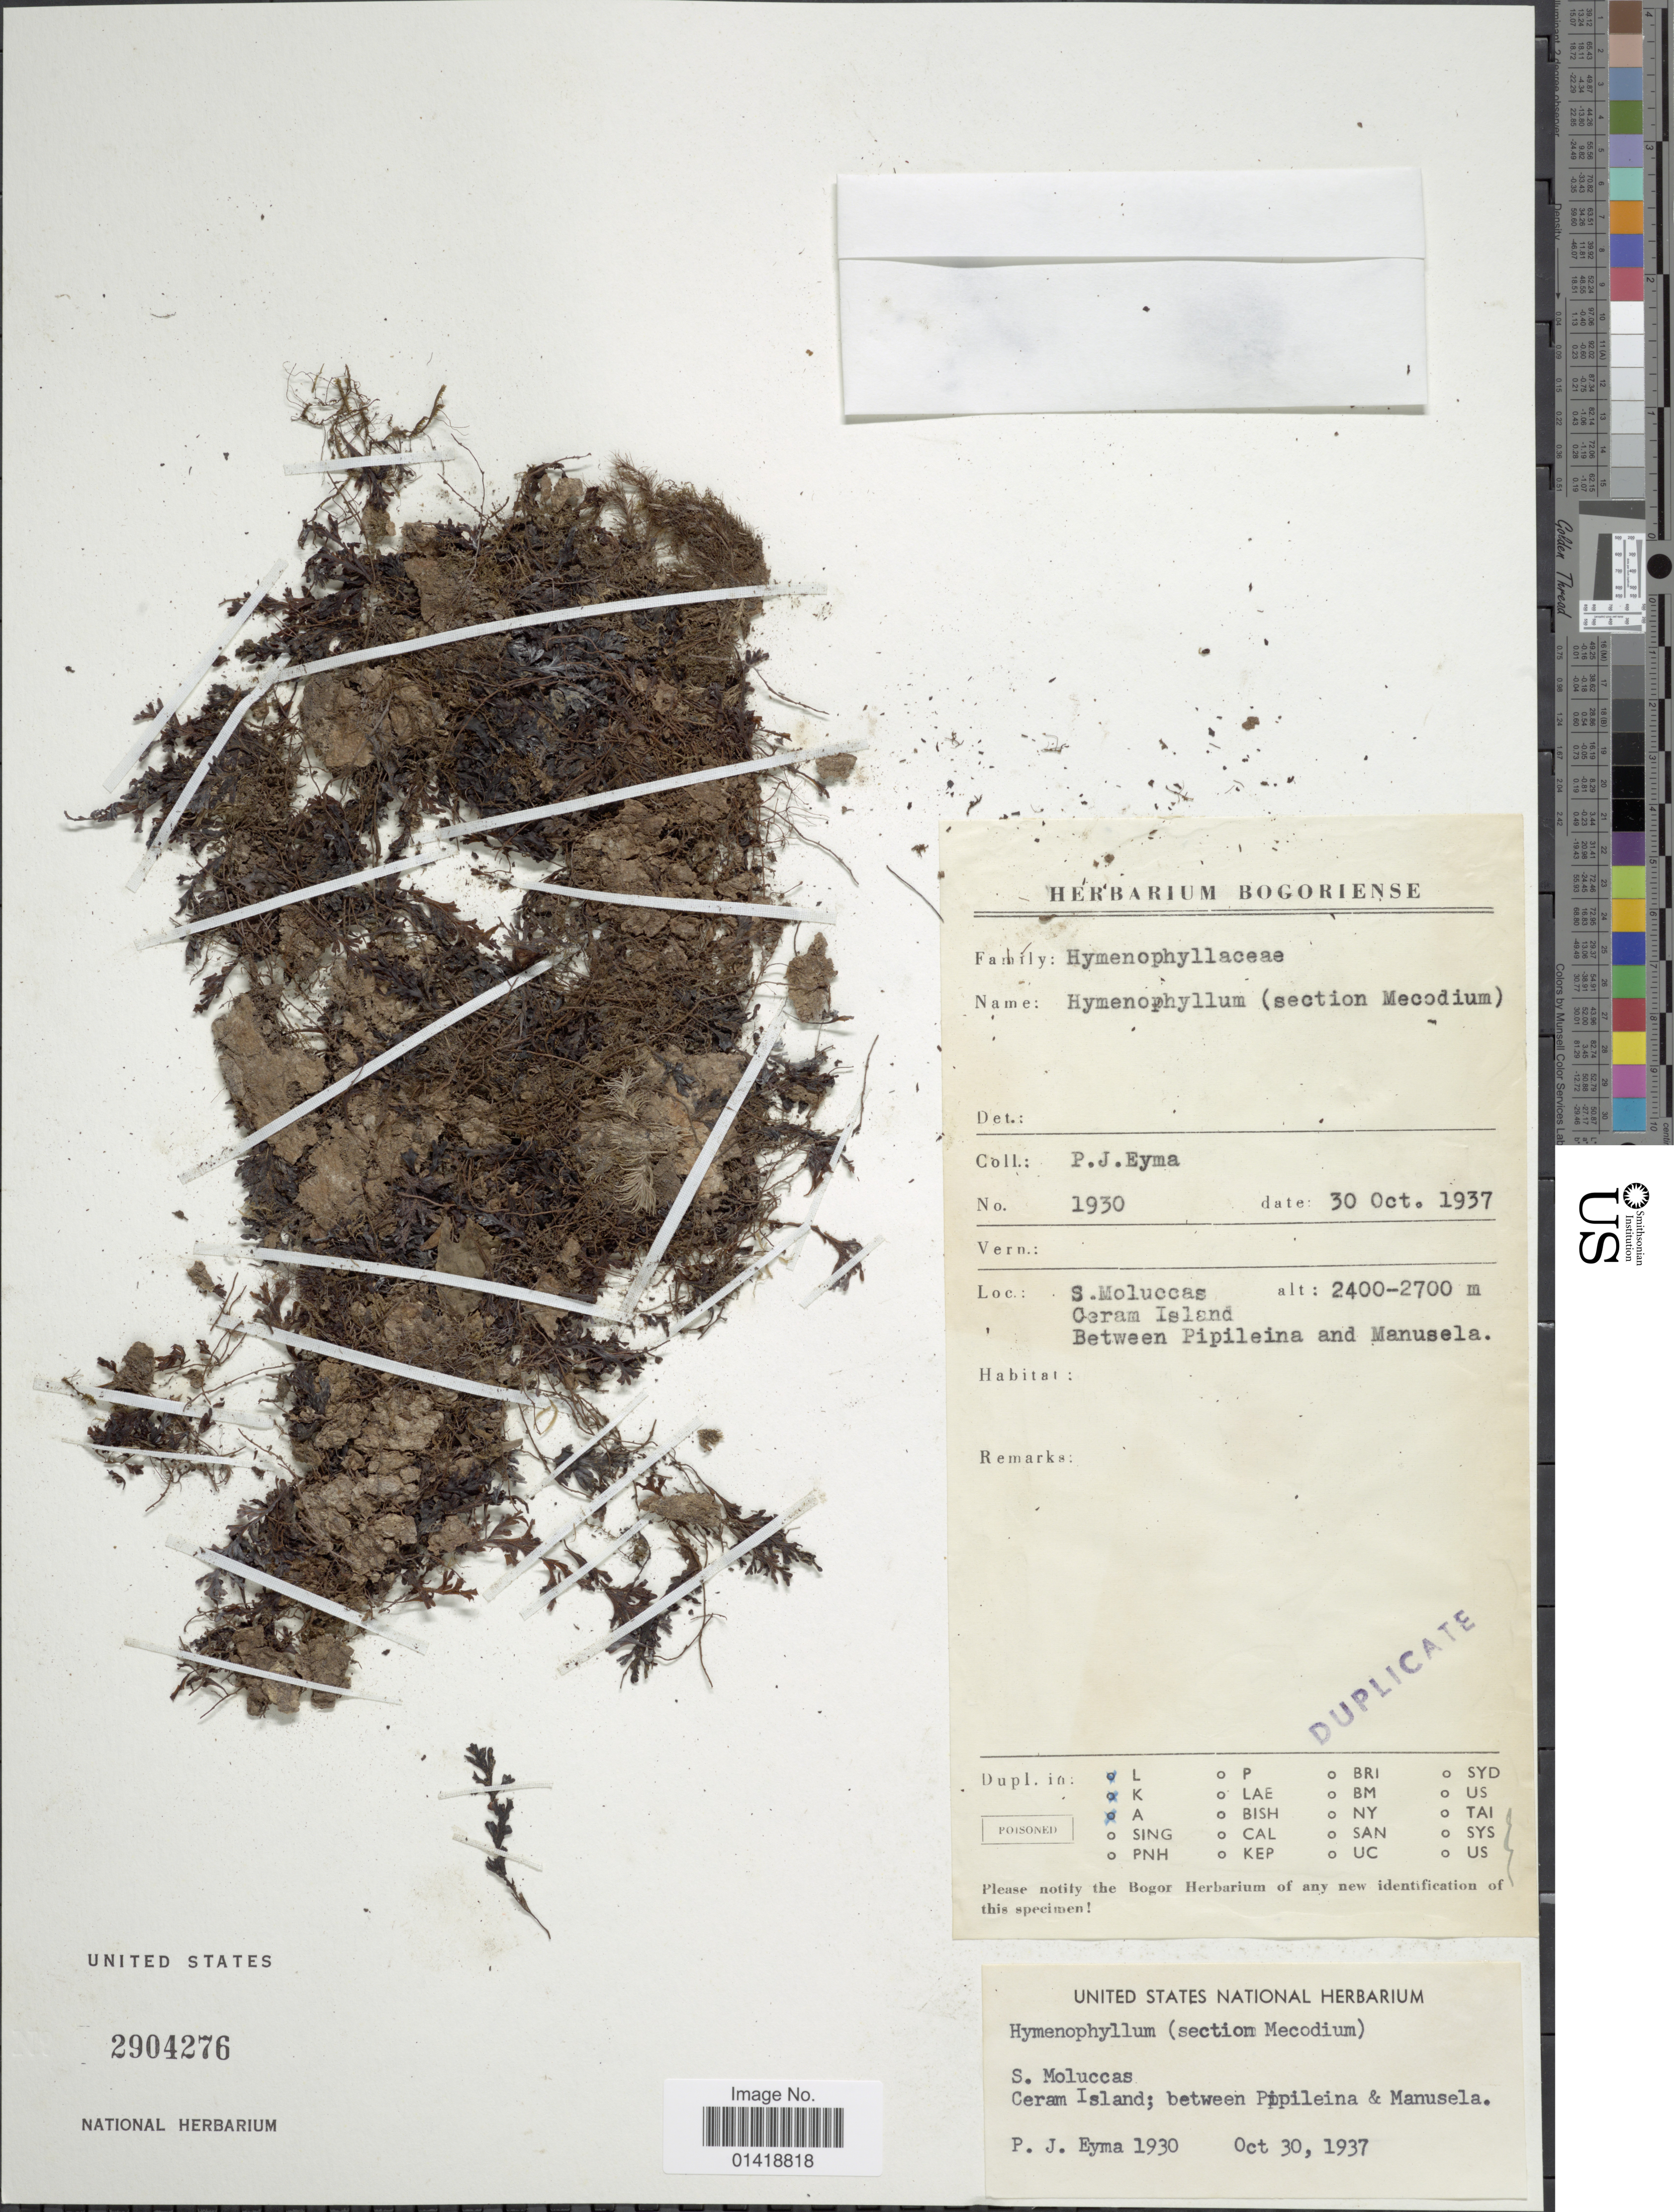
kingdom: Plantae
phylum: Tracheophyta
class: Polypodiopsida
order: Hymenophyllales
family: Hymenophyllaceae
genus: Hymenophyllum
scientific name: Hymenophyllum sp.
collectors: P. J. Eyma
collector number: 1930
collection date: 1937-10-30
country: Indonesia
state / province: Maluku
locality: S. Moluccas. Ceram Island; between Pippileina & Manusela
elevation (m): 2400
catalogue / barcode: US 2904276